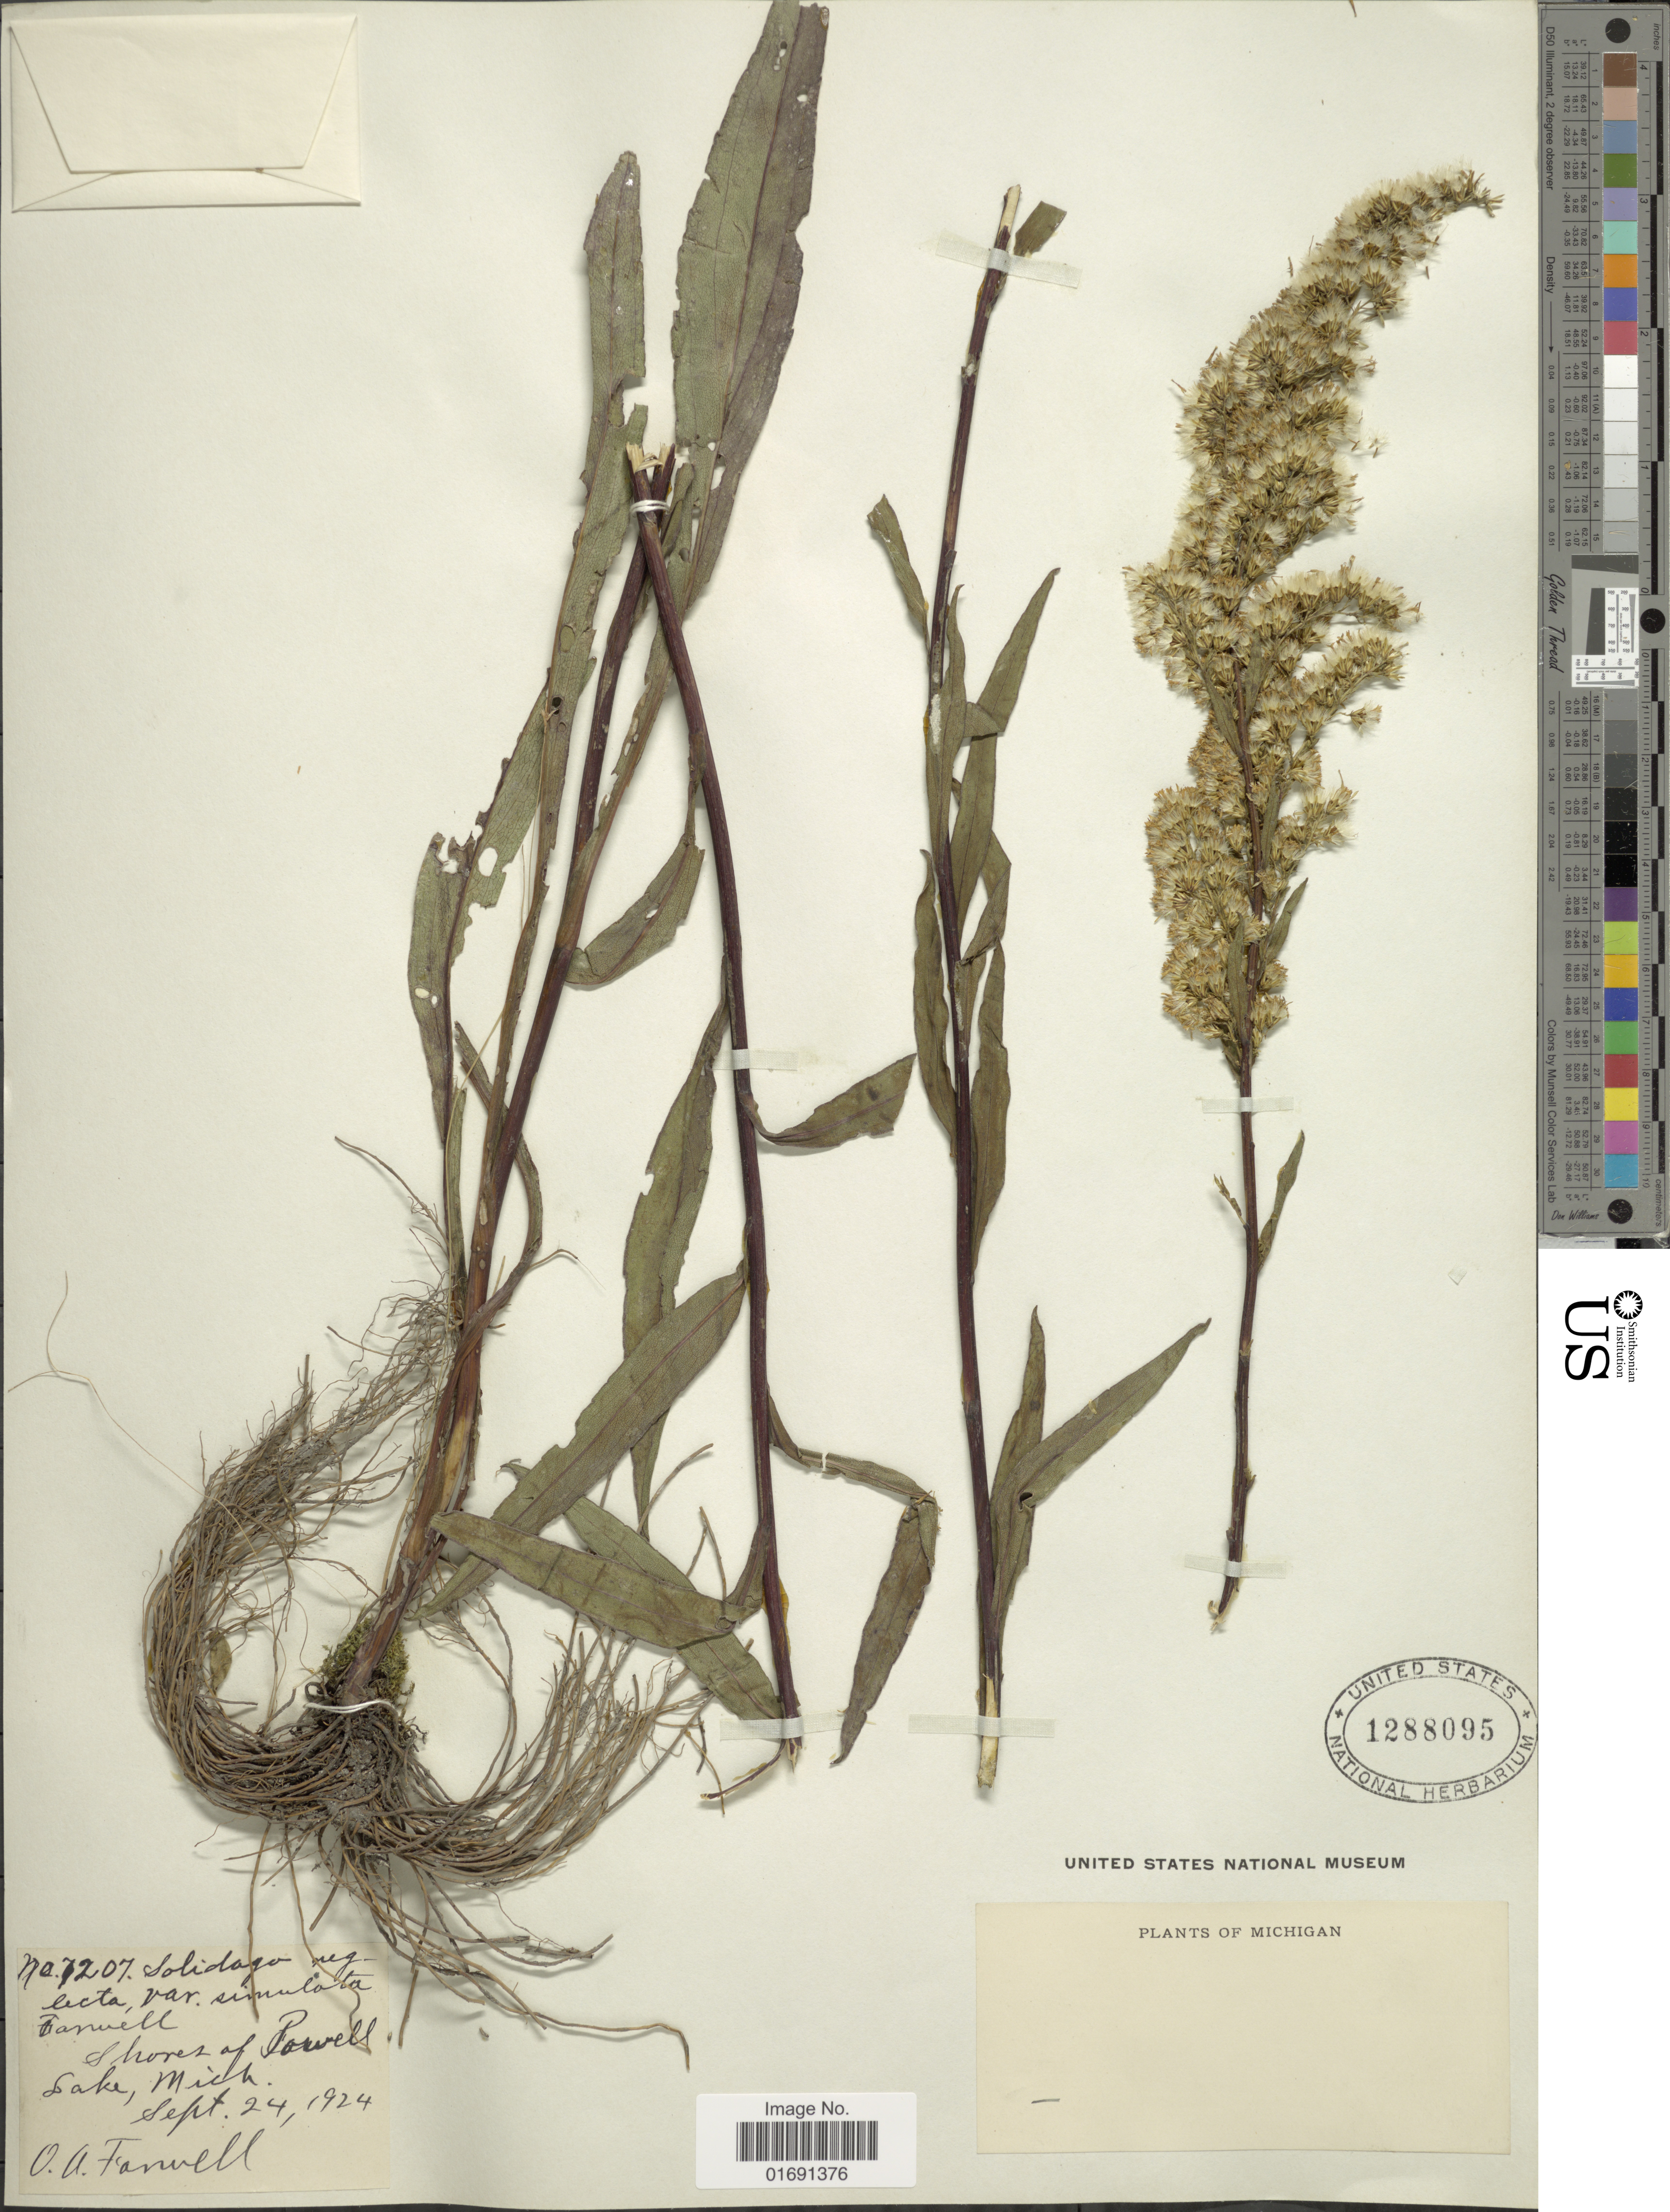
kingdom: Plantae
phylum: Tracheophyta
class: Magnoliopsida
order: Asterales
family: Asteraceae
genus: Solidago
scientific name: Solidago uniligulata var. neglecta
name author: Fernald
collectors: O. Farwell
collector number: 7207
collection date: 1924-09-24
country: United States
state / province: Michigan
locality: Shores of Porvell Lake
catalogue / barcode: US 1288095